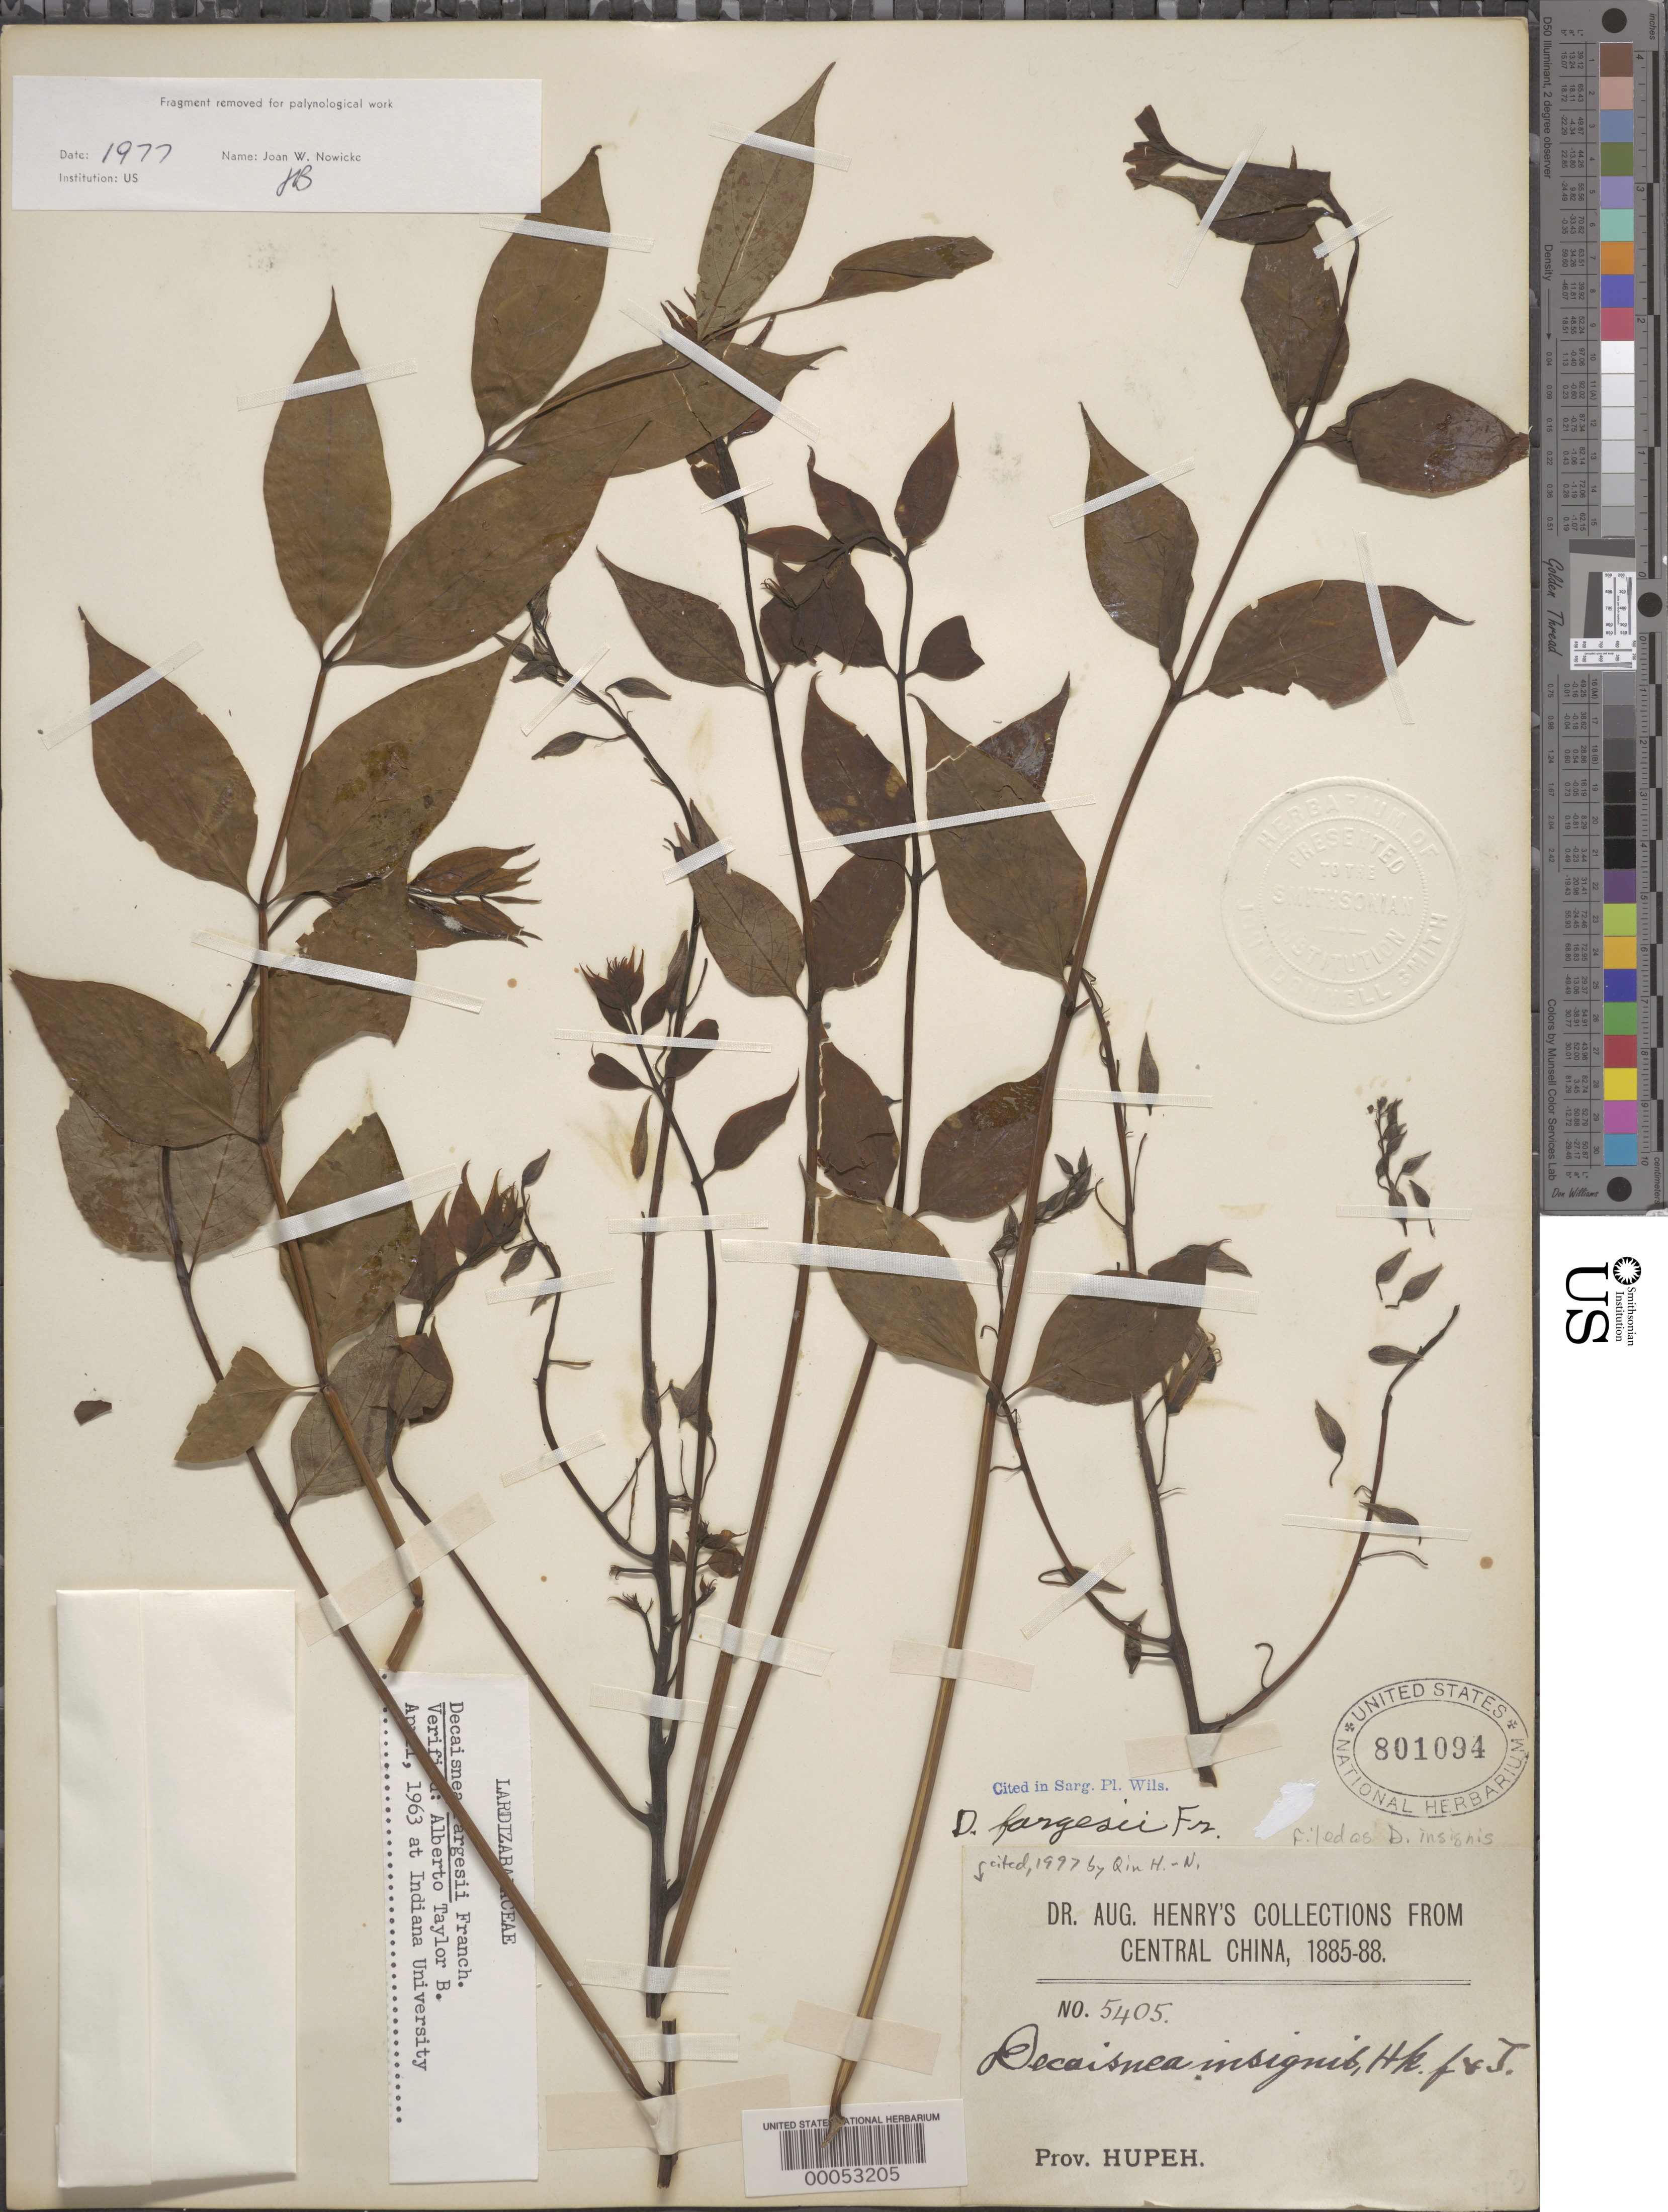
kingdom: Plantae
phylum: Tracheophyta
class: Magnoliopsida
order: Ranunculales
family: Lardizabalaceae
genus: Decaisnea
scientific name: Decaisnea insignis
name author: (Griff.) Hook. f. & Thomson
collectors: A. Henry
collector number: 5405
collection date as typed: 1885 to -- -- 1888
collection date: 1885/1888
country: China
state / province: Hubei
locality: Prov. Hupeh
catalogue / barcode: US 801094